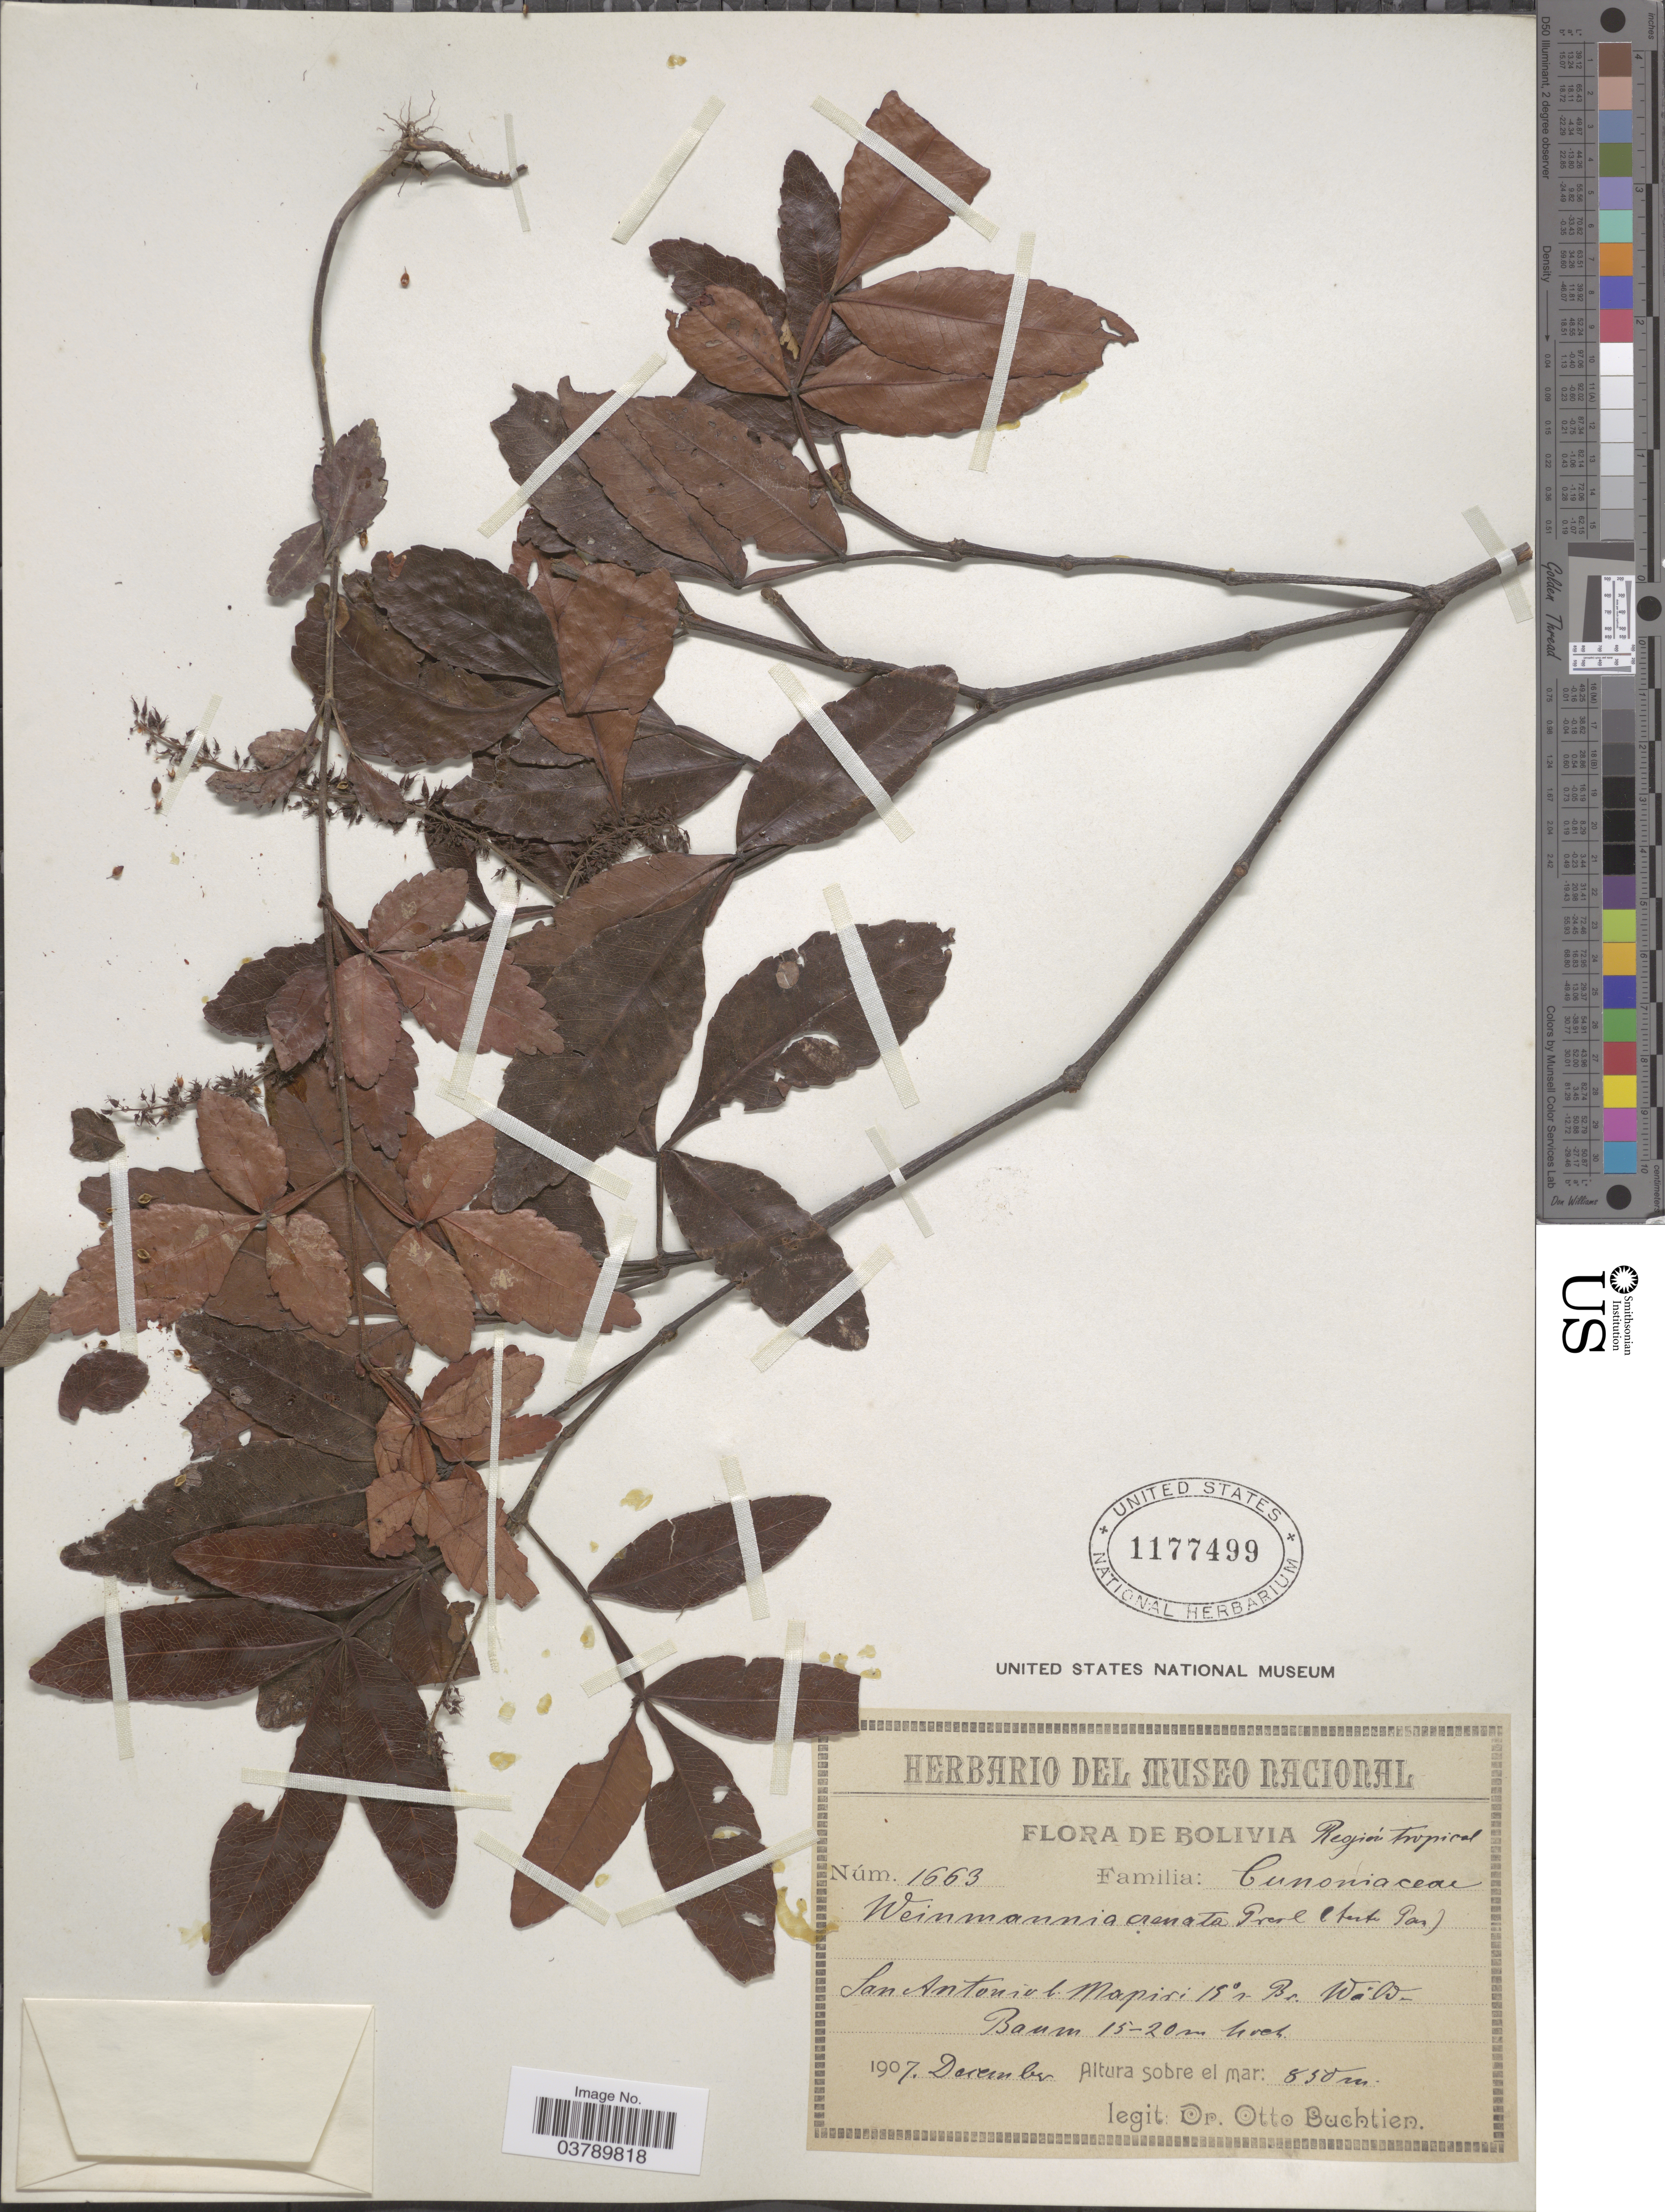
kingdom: Plantae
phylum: Tracheophyta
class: Magnoliopsida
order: Oxalidales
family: Cunoniaceae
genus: Weinmannia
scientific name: Weinmannia sorbifolia var. crenata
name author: Kunth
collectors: O. Buchtien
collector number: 1663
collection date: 1907-12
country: Bolivia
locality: Región tropical. San Antonio b. Mapiri 15° s. Br.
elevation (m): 850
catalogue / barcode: US 1177499